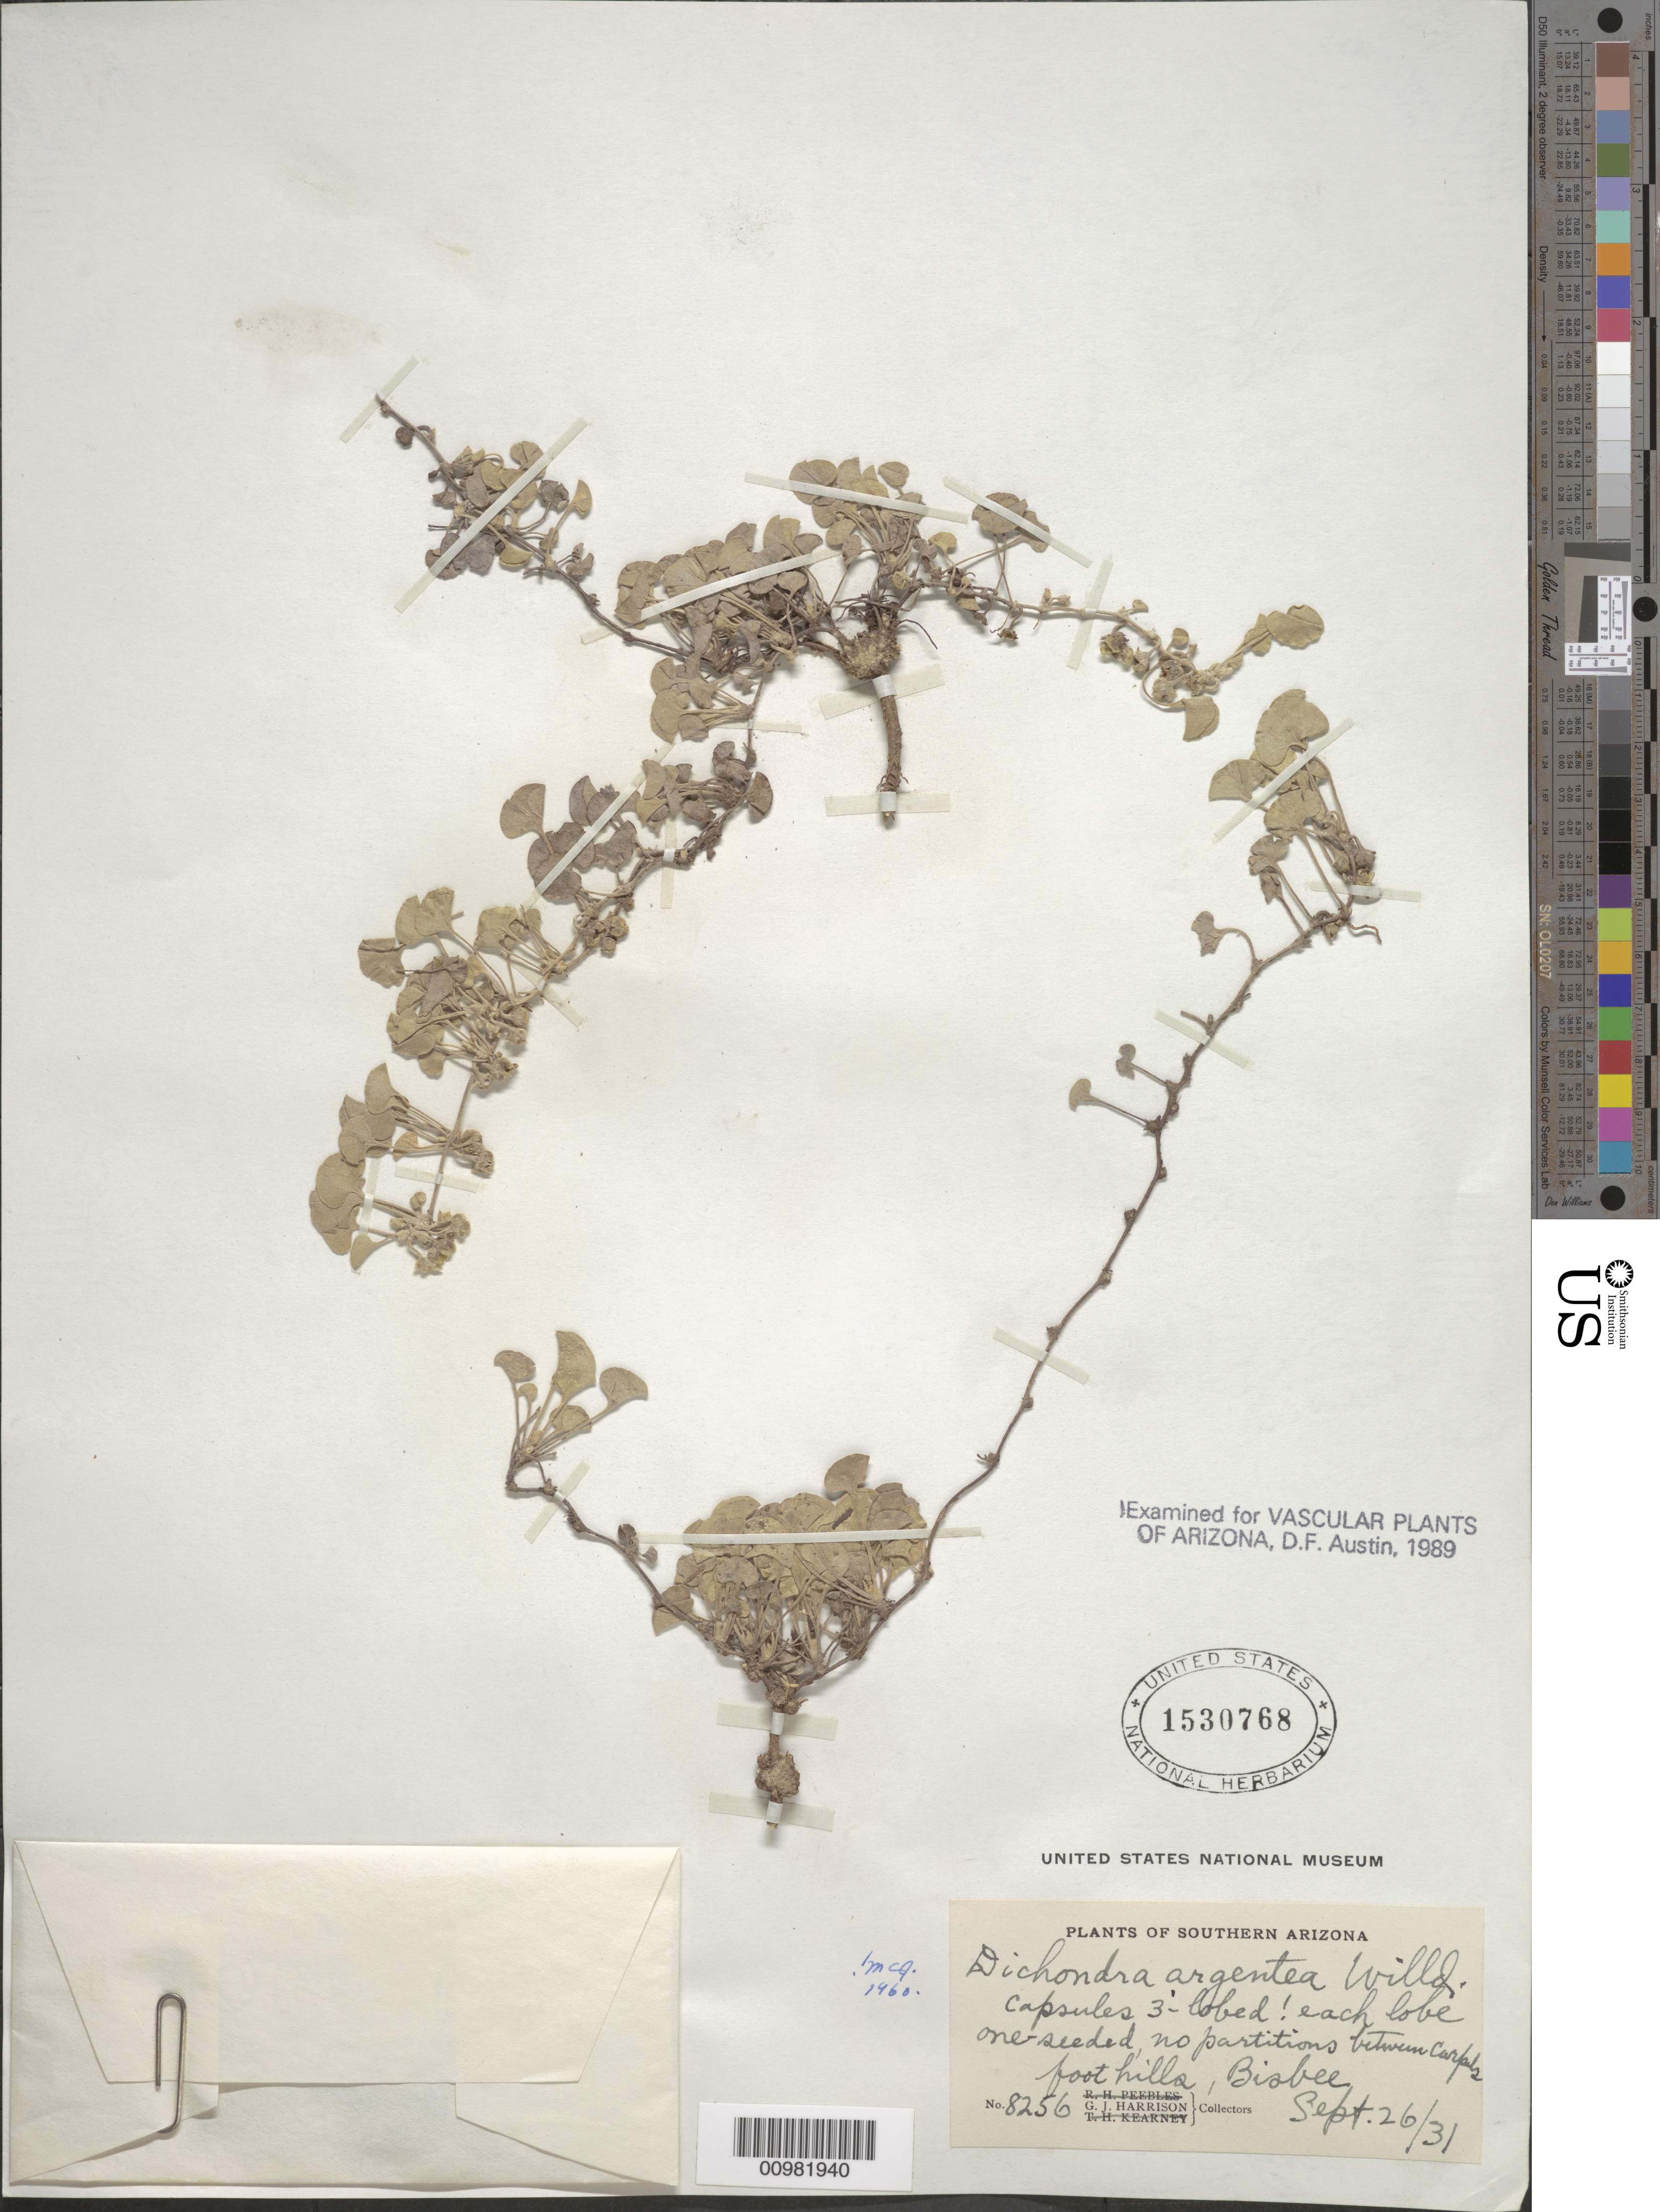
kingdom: Plantae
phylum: Tracheophyta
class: Magnoliopsida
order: Solanales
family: Convolvulaceae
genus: Dichondra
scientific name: Dichondra argentea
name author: Humb. & Bonpl. ex Willd.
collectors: G. J. Harrison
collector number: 8256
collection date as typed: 26 Sep 1931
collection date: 1931-09-26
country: United States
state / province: Arizona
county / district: Cochise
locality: Foot hills, Bisbee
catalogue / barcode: US 1530768